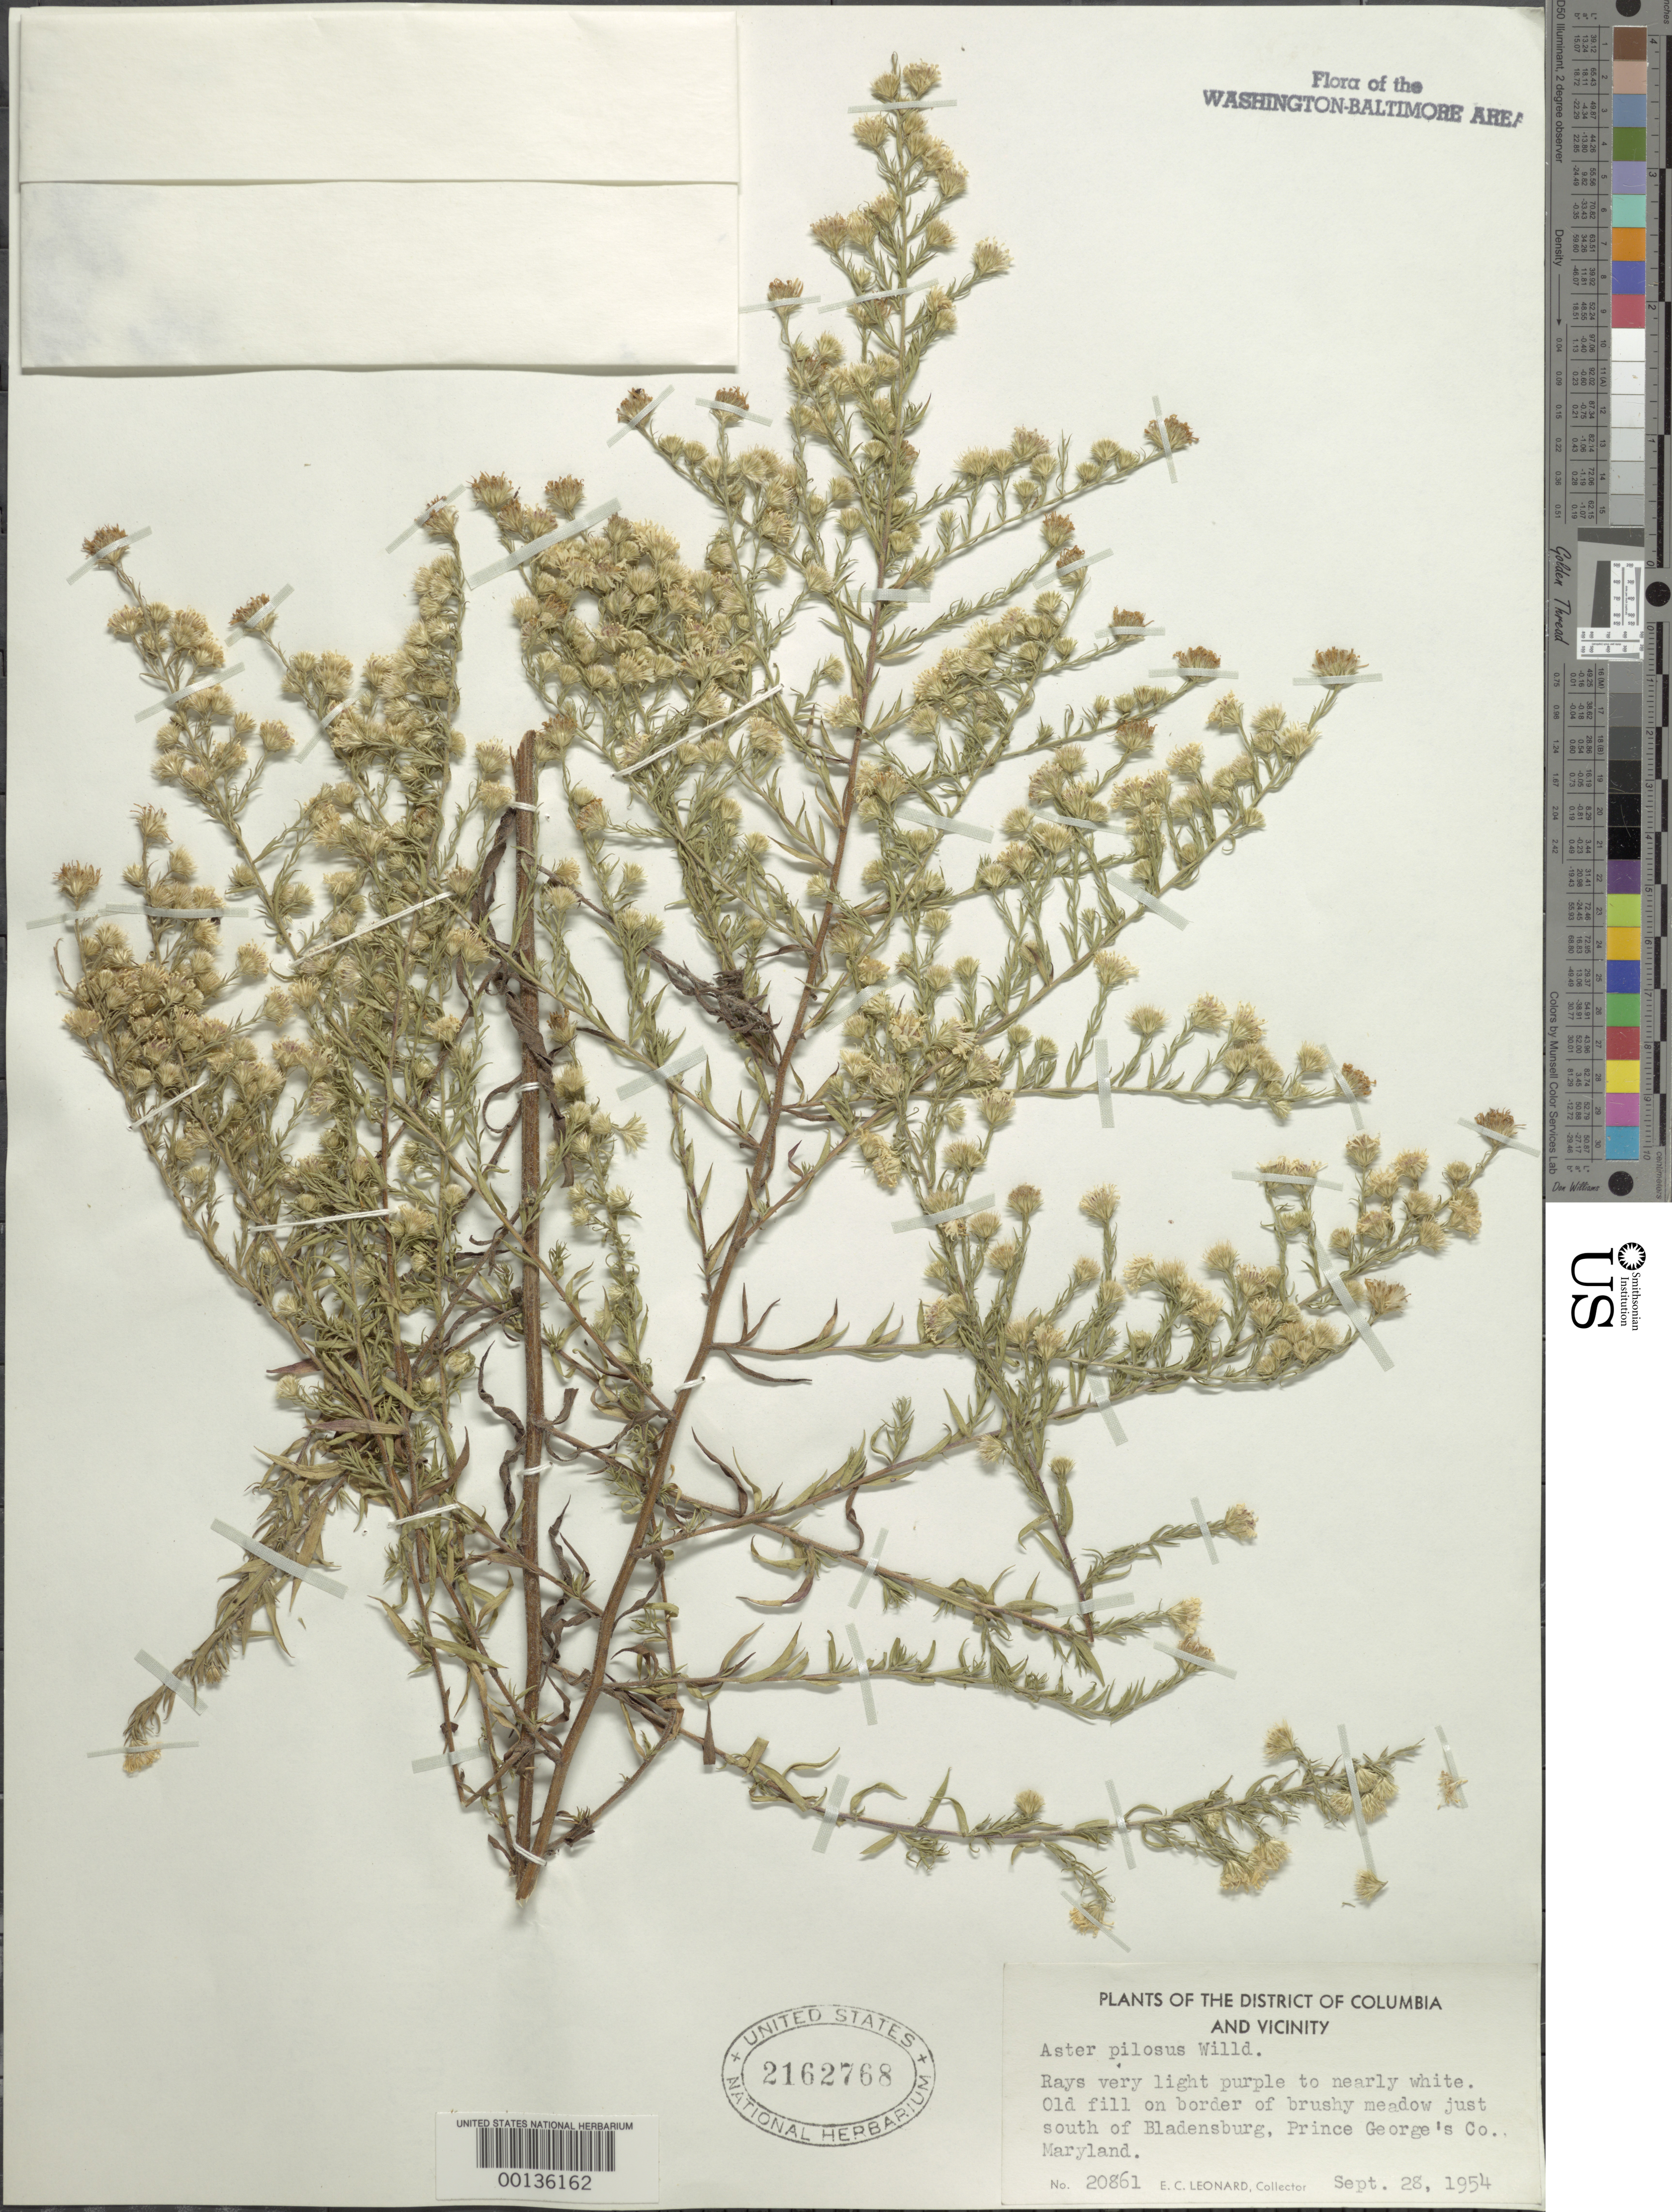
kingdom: Plantae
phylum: Tracheophyta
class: Magnoliopsida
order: Asterales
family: Asteraceae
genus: Symphyotrichum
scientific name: Symphyotrichum pilosum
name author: (Willd.) G.L. Nesom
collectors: E. C. Leonard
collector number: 20861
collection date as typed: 28 Sep 1954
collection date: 1954-09-28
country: United States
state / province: Maryland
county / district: Prince George's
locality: South of Bladensburg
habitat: Old fill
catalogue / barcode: US 2162768